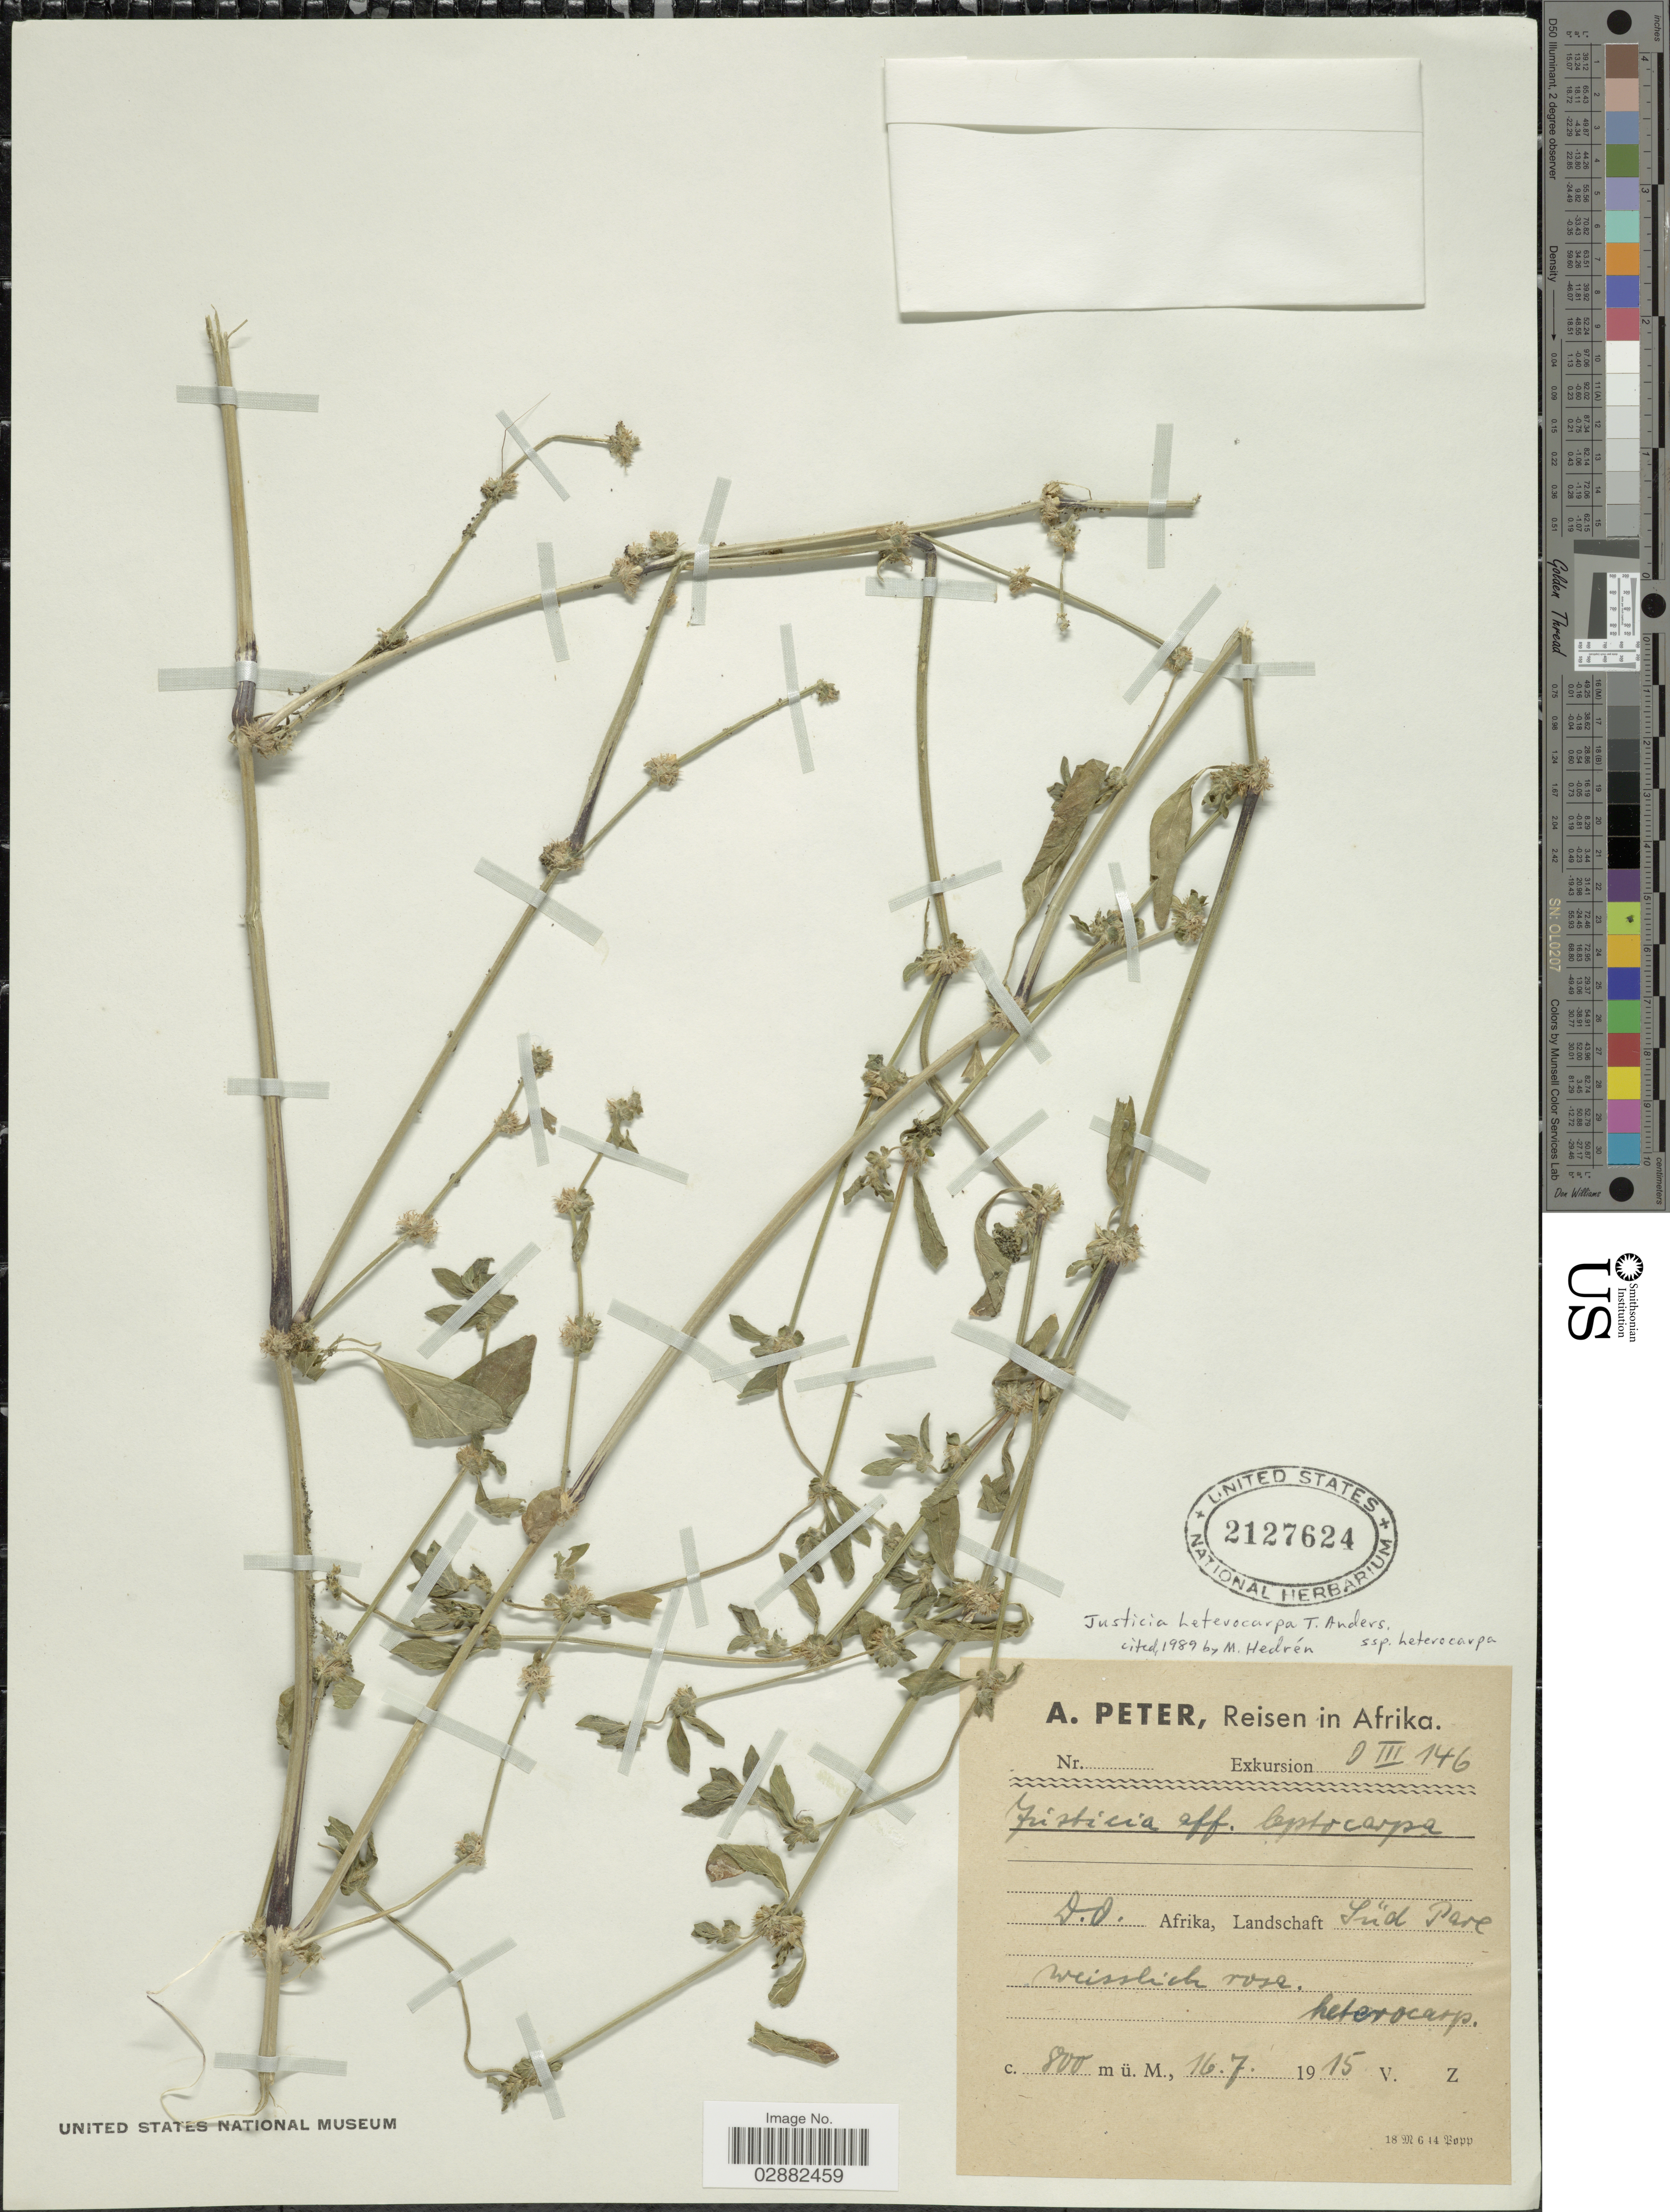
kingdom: Plantae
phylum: Tracheophyta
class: Magnoliopsida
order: Lamiales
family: Acanthaceae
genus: Justicia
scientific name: Justicia heterocarpa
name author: T. Anderson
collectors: A. Peter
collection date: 1915-07-16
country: Tanzania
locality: Afrika, D.O. Afrika, Landschaft Süd Pare weisslich rose.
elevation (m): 800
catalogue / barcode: US 2127624